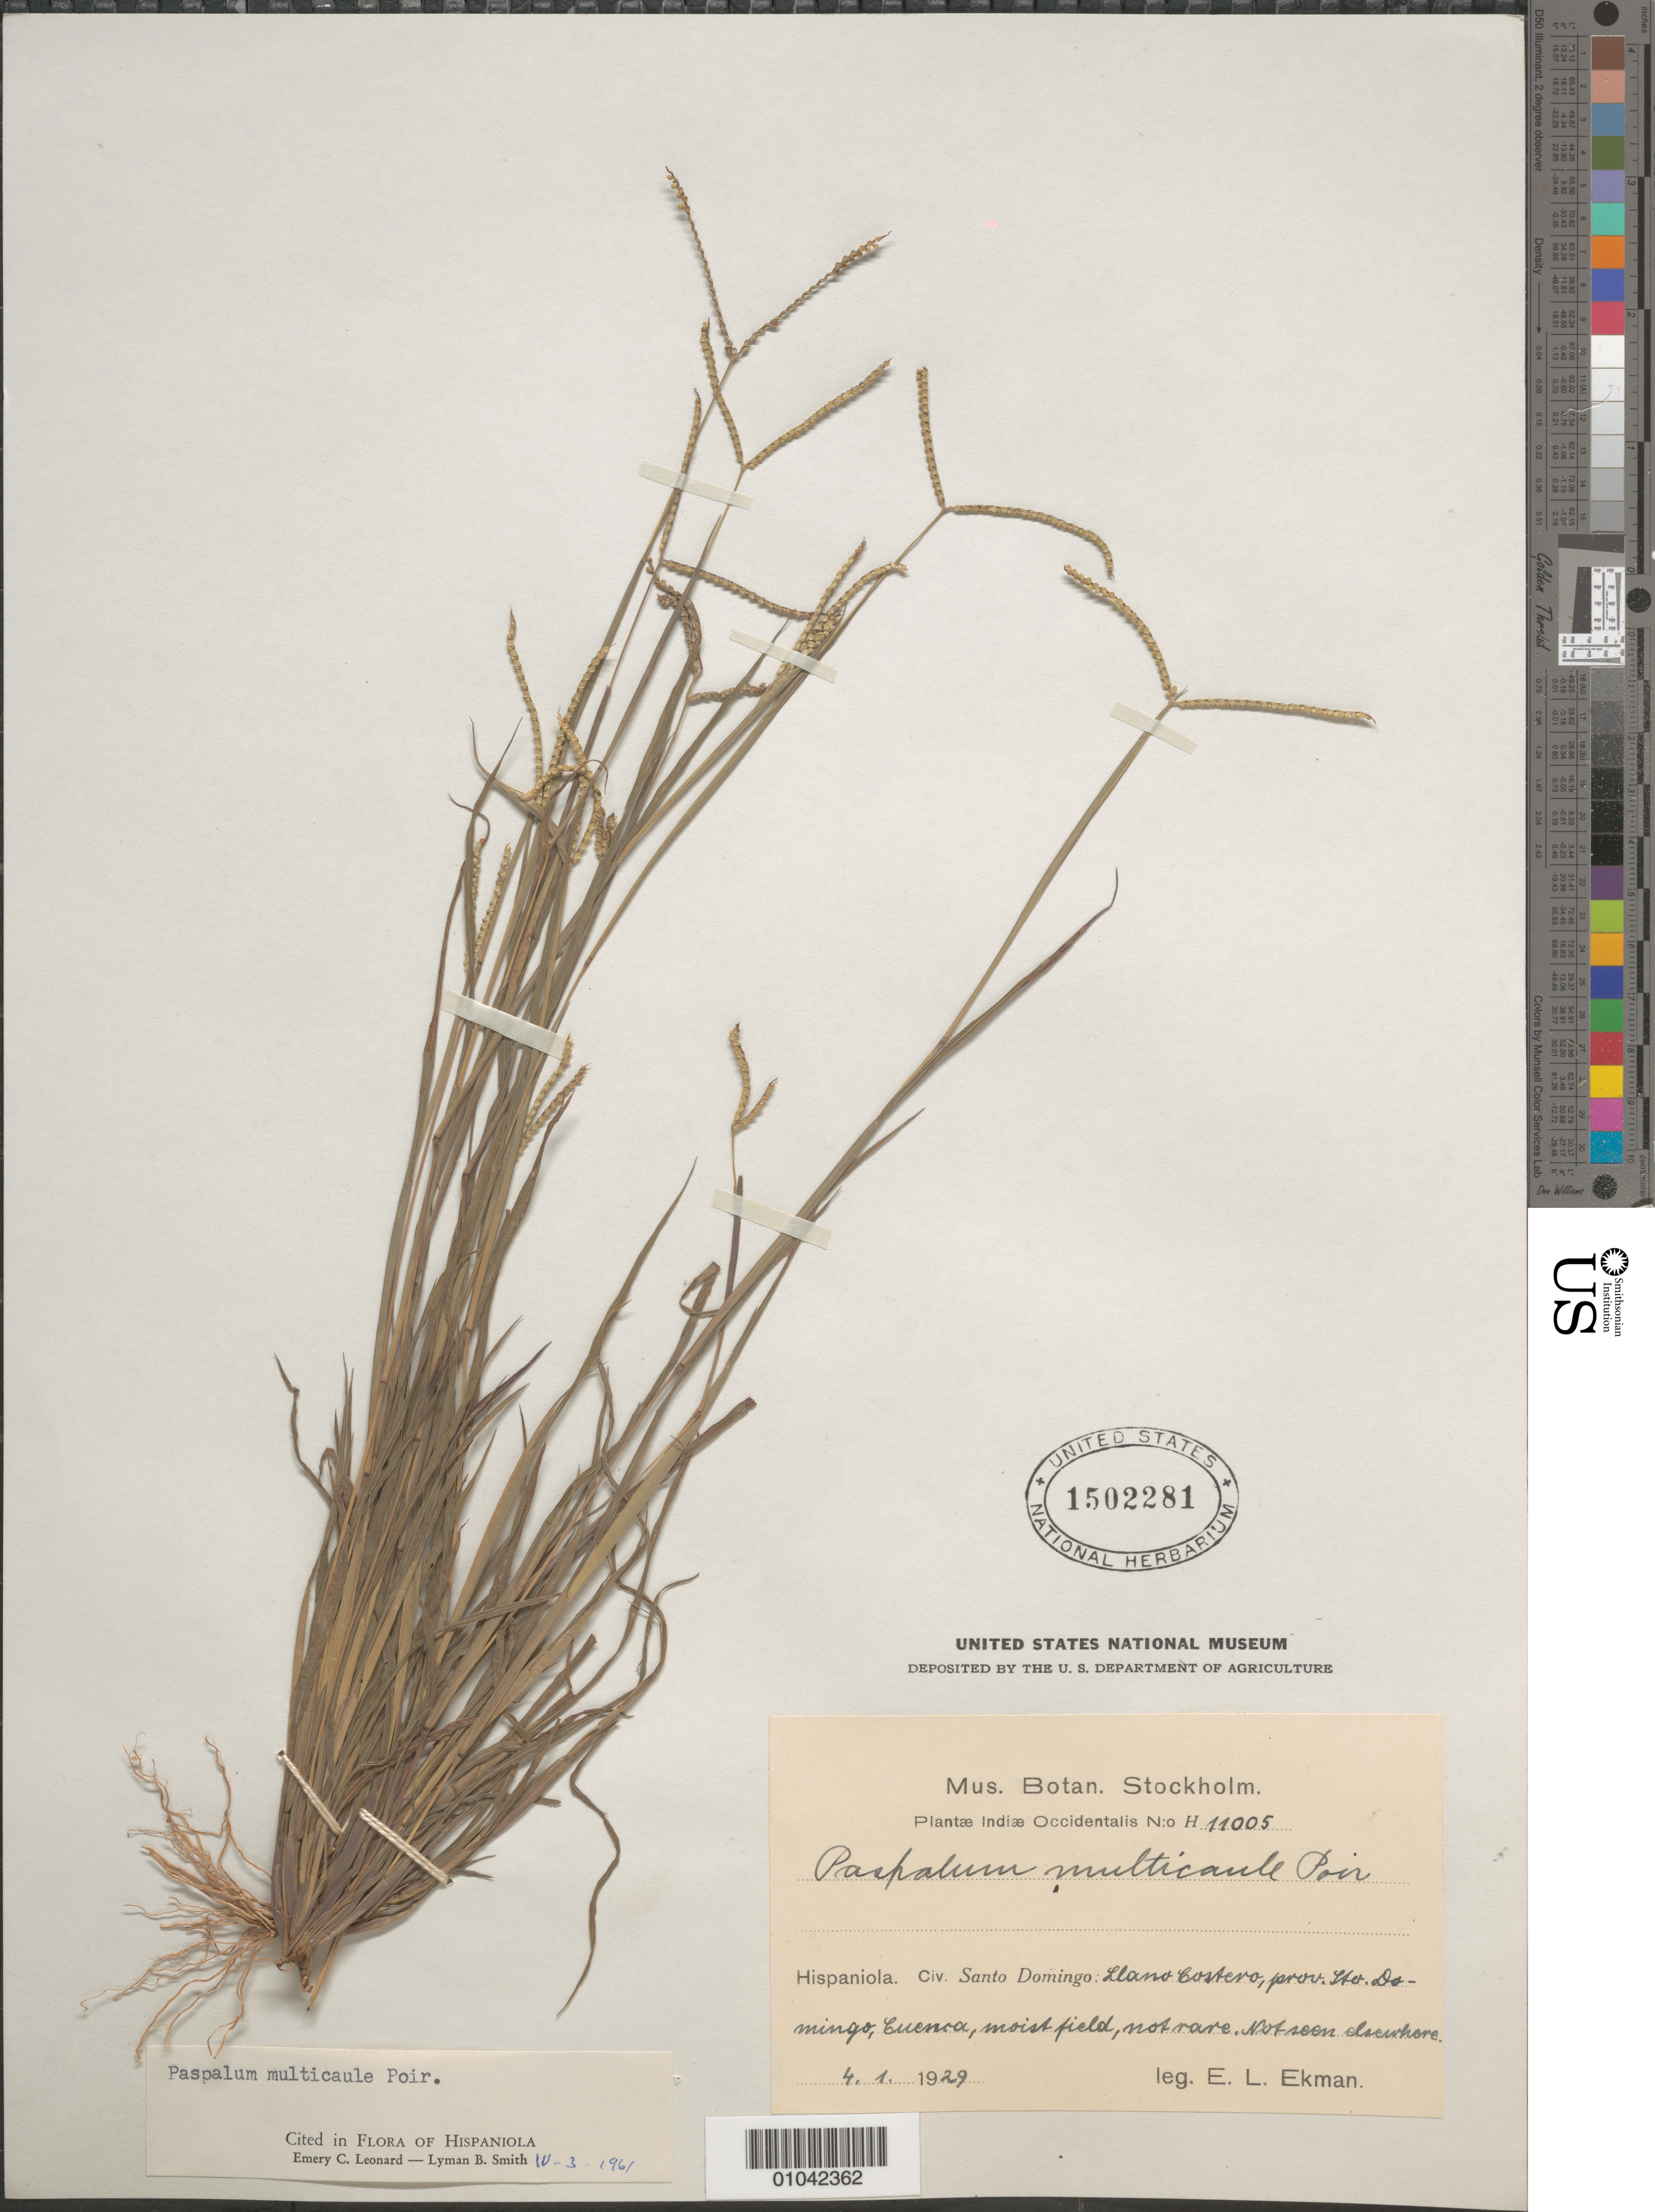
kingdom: Plantae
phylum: Tracheophyta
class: Liliopsida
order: Poales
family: Poaceae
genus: Paspalum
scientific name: Paspalum multicaule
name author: Poir.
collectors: E. L. Ekman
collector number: H 11005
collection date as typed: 04 Jan 1929 or 01 Apr 1929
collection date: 1929-01-04 or 1929-04-01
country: Dominican Republic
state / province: Distrito Nacional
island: Hispaniola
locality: Llano Costero, Cuenca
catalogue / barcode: US 1502281